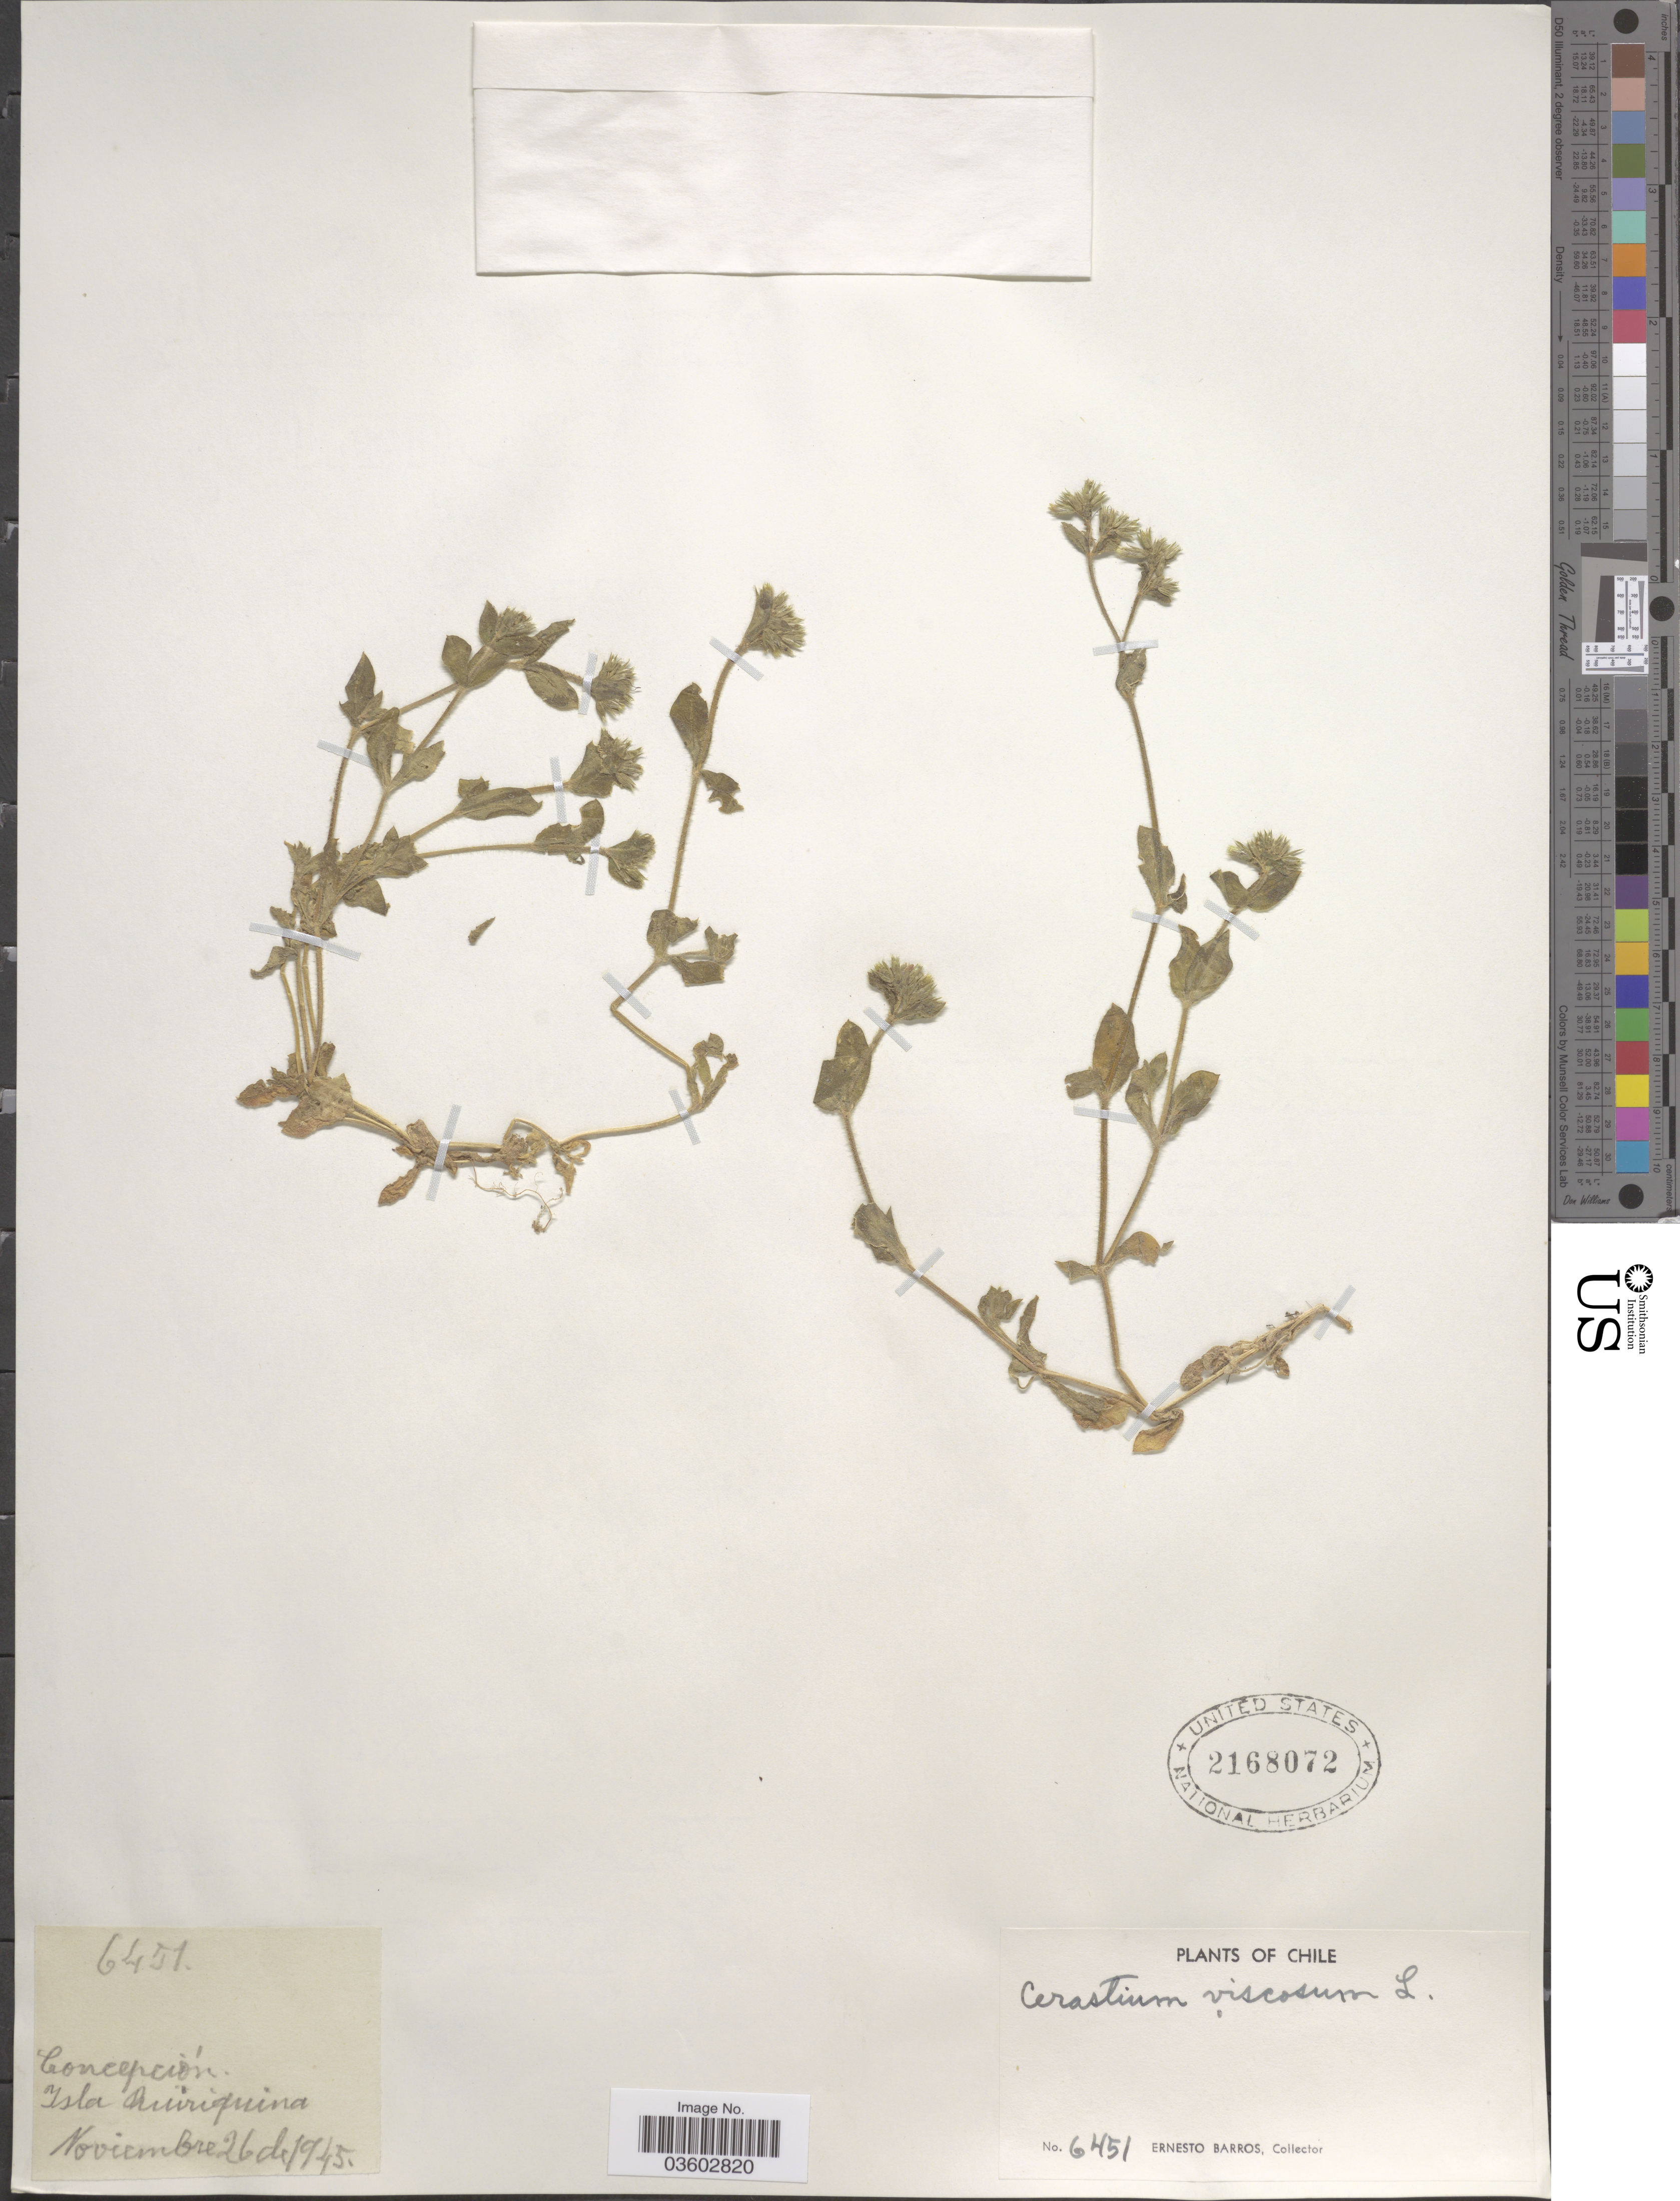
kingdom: Plantae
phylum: Tracheophyta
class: Magnoliopsida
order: Caryophyllales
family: Caryophyllaceae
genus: Cerastium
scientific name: Cerastium viscosum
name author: L.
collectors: E. Barros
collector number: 6451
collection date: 1945-11-26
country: Chile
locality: Concepción. Isla Quiriquina.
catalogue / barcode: US 2168072